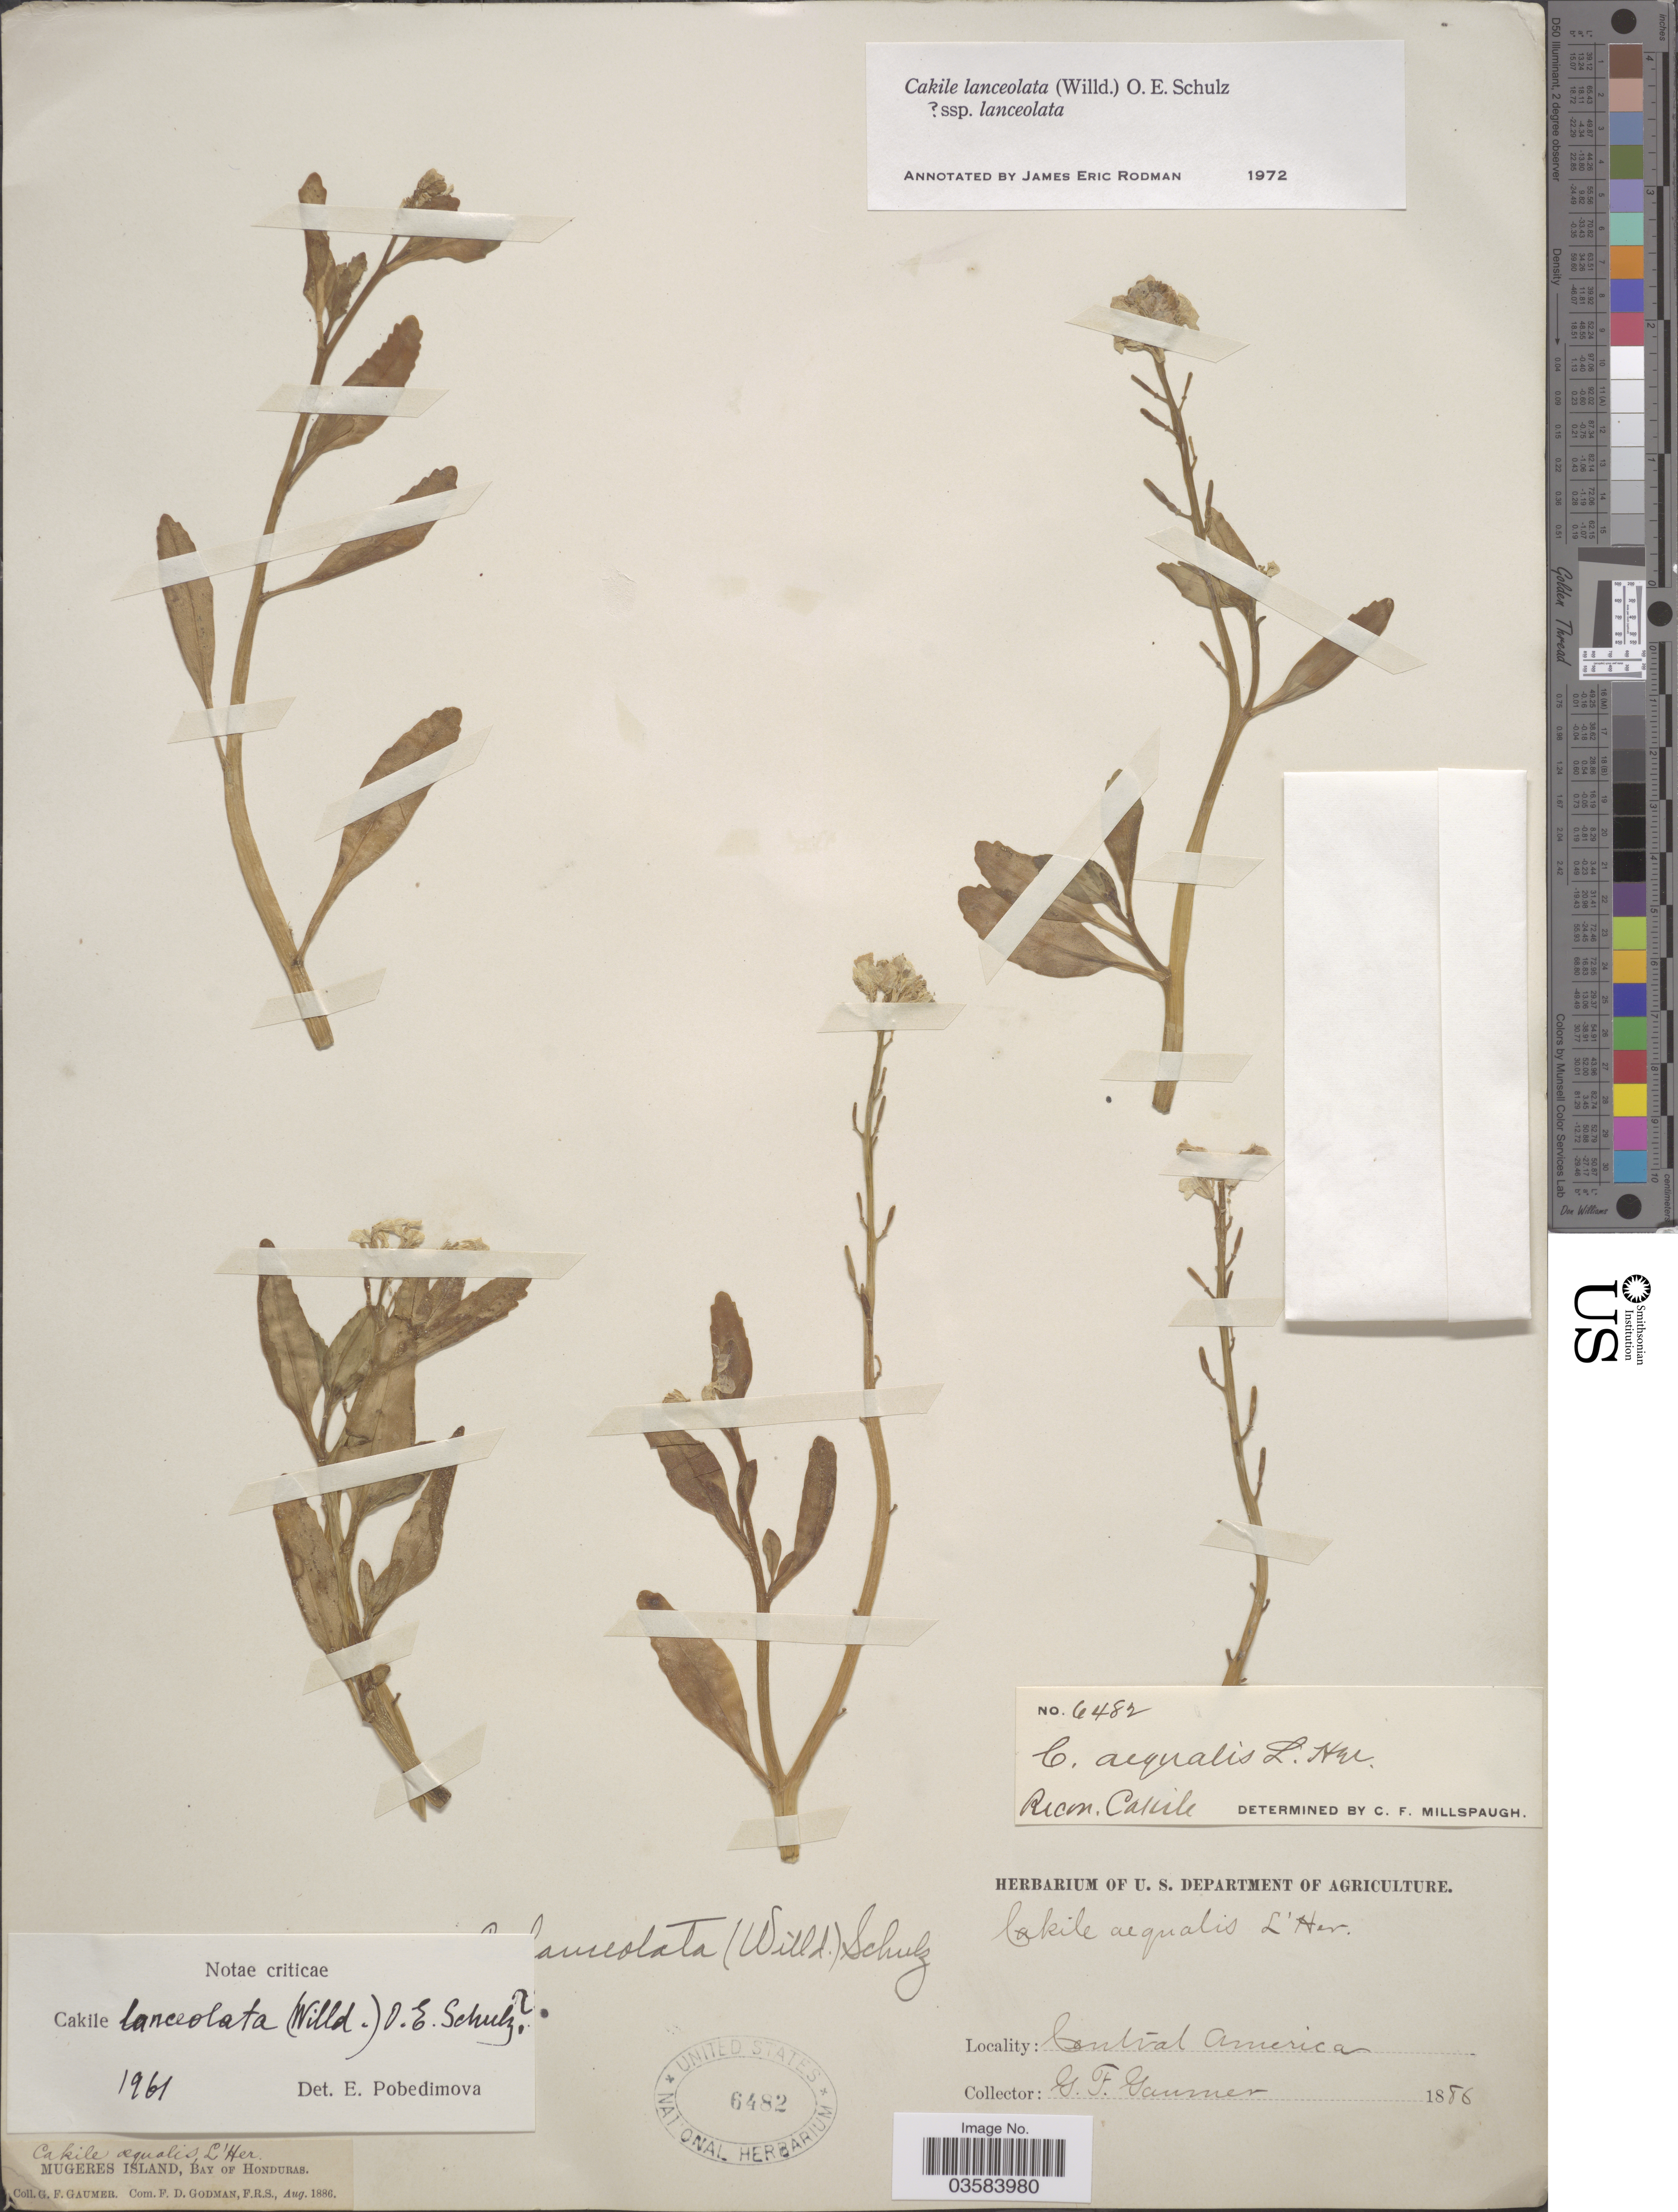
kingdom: Plantae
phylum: Tracheophyta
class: Magnoliopsida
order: Brassicales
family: Brassicaceae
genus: Cakile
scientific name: Cakile lanceolata subsp. lanceolata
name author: (Willd.) O.E. Schulz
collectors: G. F. Gaumer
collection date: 1886-08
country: Honduras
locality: Mugeres Island, Bay of Honduras. Central America.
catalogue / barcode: US 6482